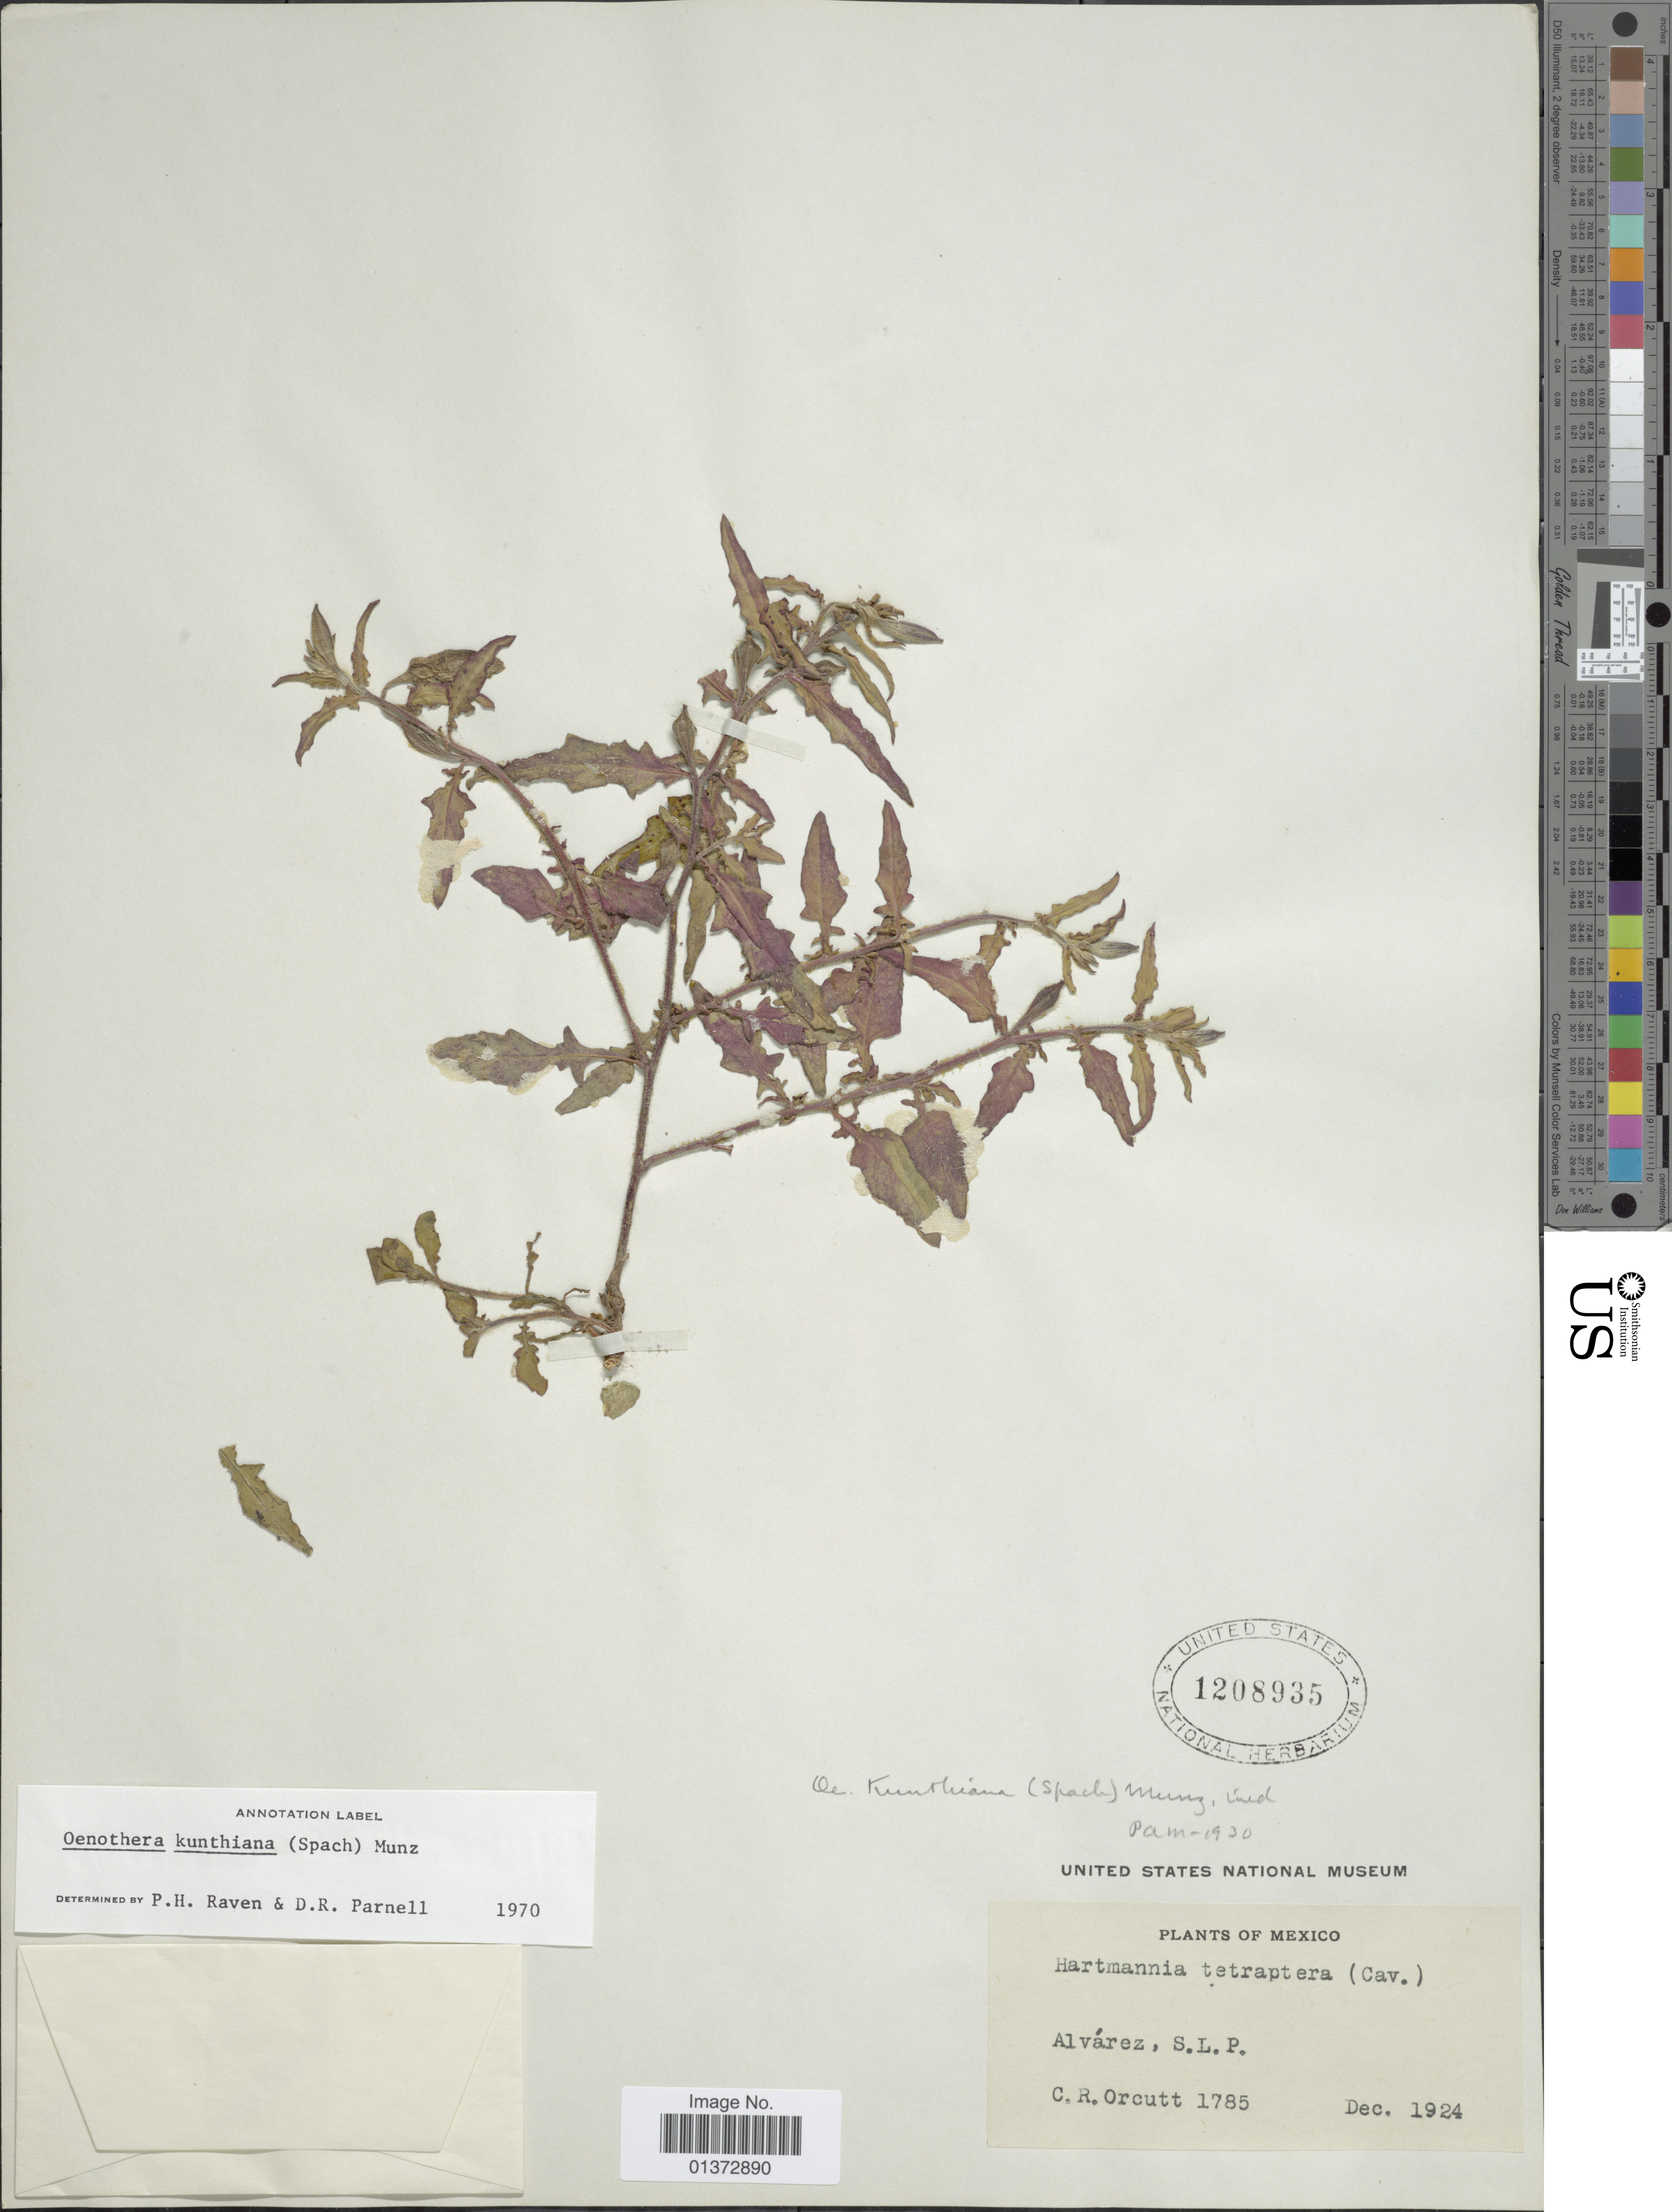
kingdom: Plantae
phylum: Tracheophyta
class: Magnoliopsida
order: Myrtales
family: Onagraceae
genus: Oenothera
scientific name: Oenothera kunthiana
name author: (Spach) Munz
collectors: C. R. Orcutt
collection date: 1924-12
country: Mexico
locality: Alvárez, S.L.P.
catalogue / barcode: US 1208935